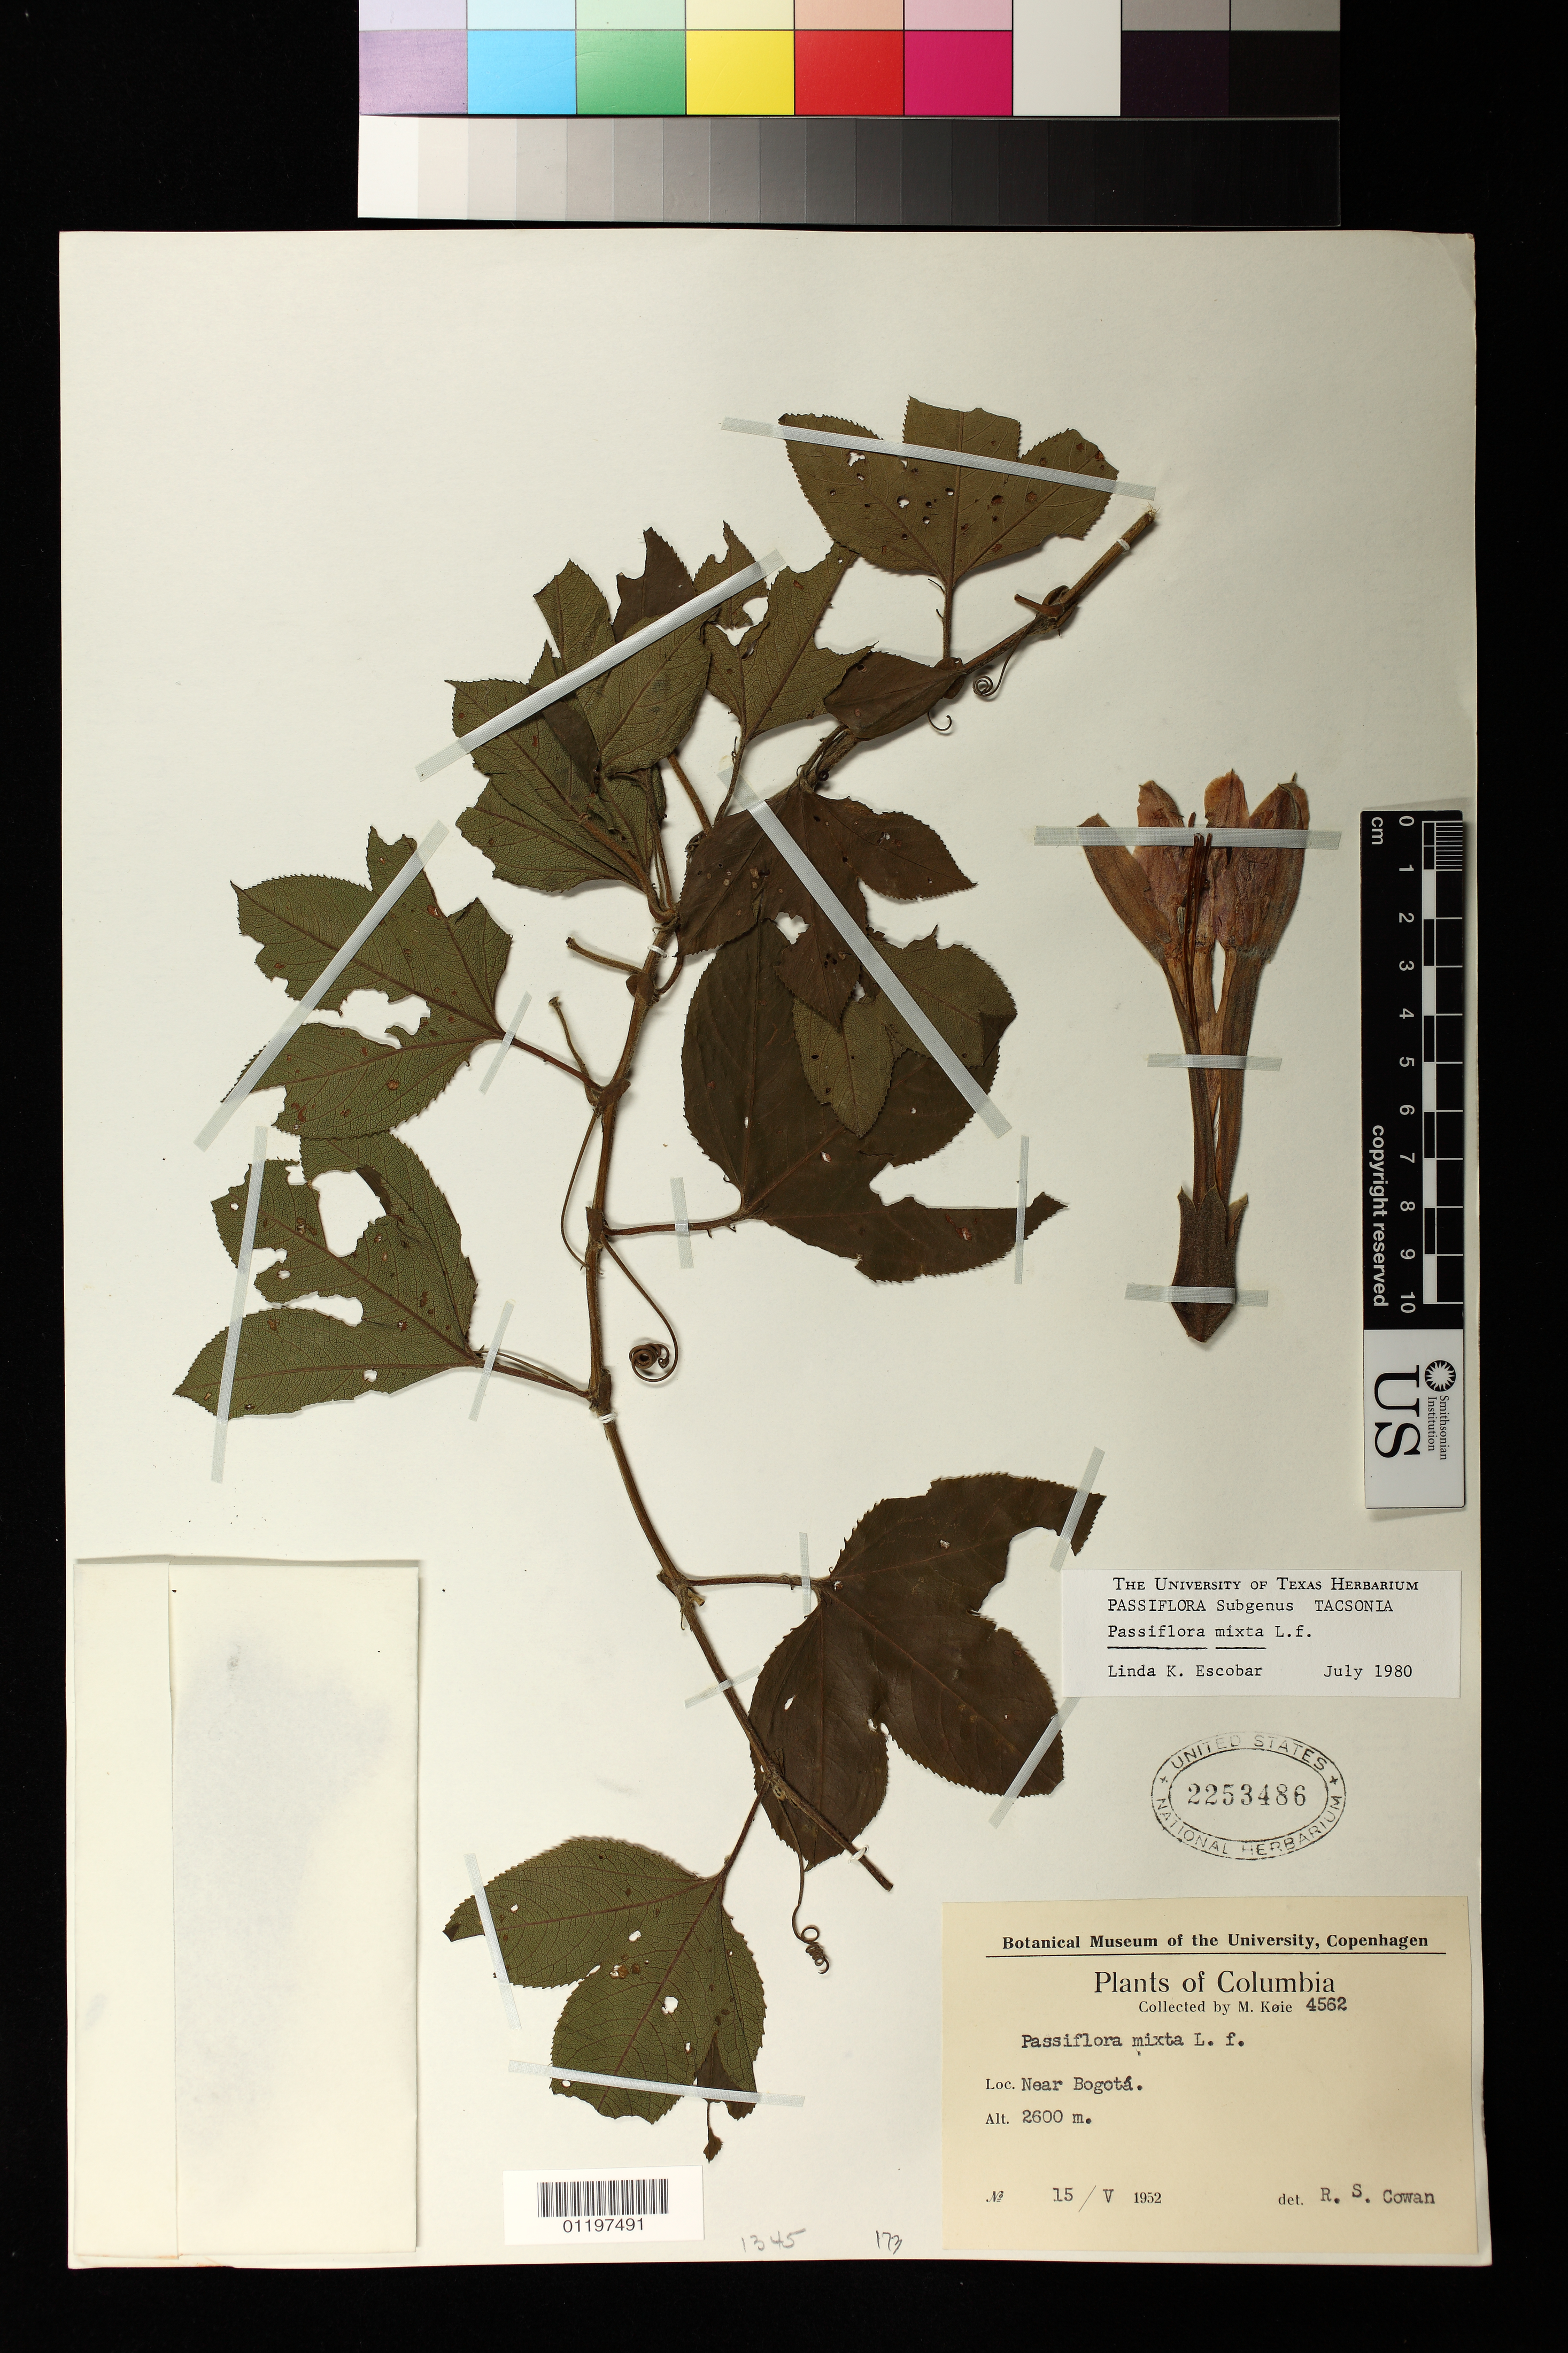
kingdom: Plantae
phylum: Tracheophyta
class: Magnoliopsida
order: Malpighiales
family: Passifloraceae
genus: Passiflora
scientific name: Passiflora mixta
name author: L. f.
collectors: M. Köie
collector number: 4562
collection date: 1952-05-15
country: Colombia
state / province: Bogota D.C.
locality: Near Bogotá.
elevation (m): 2600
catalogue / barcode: US 2253486